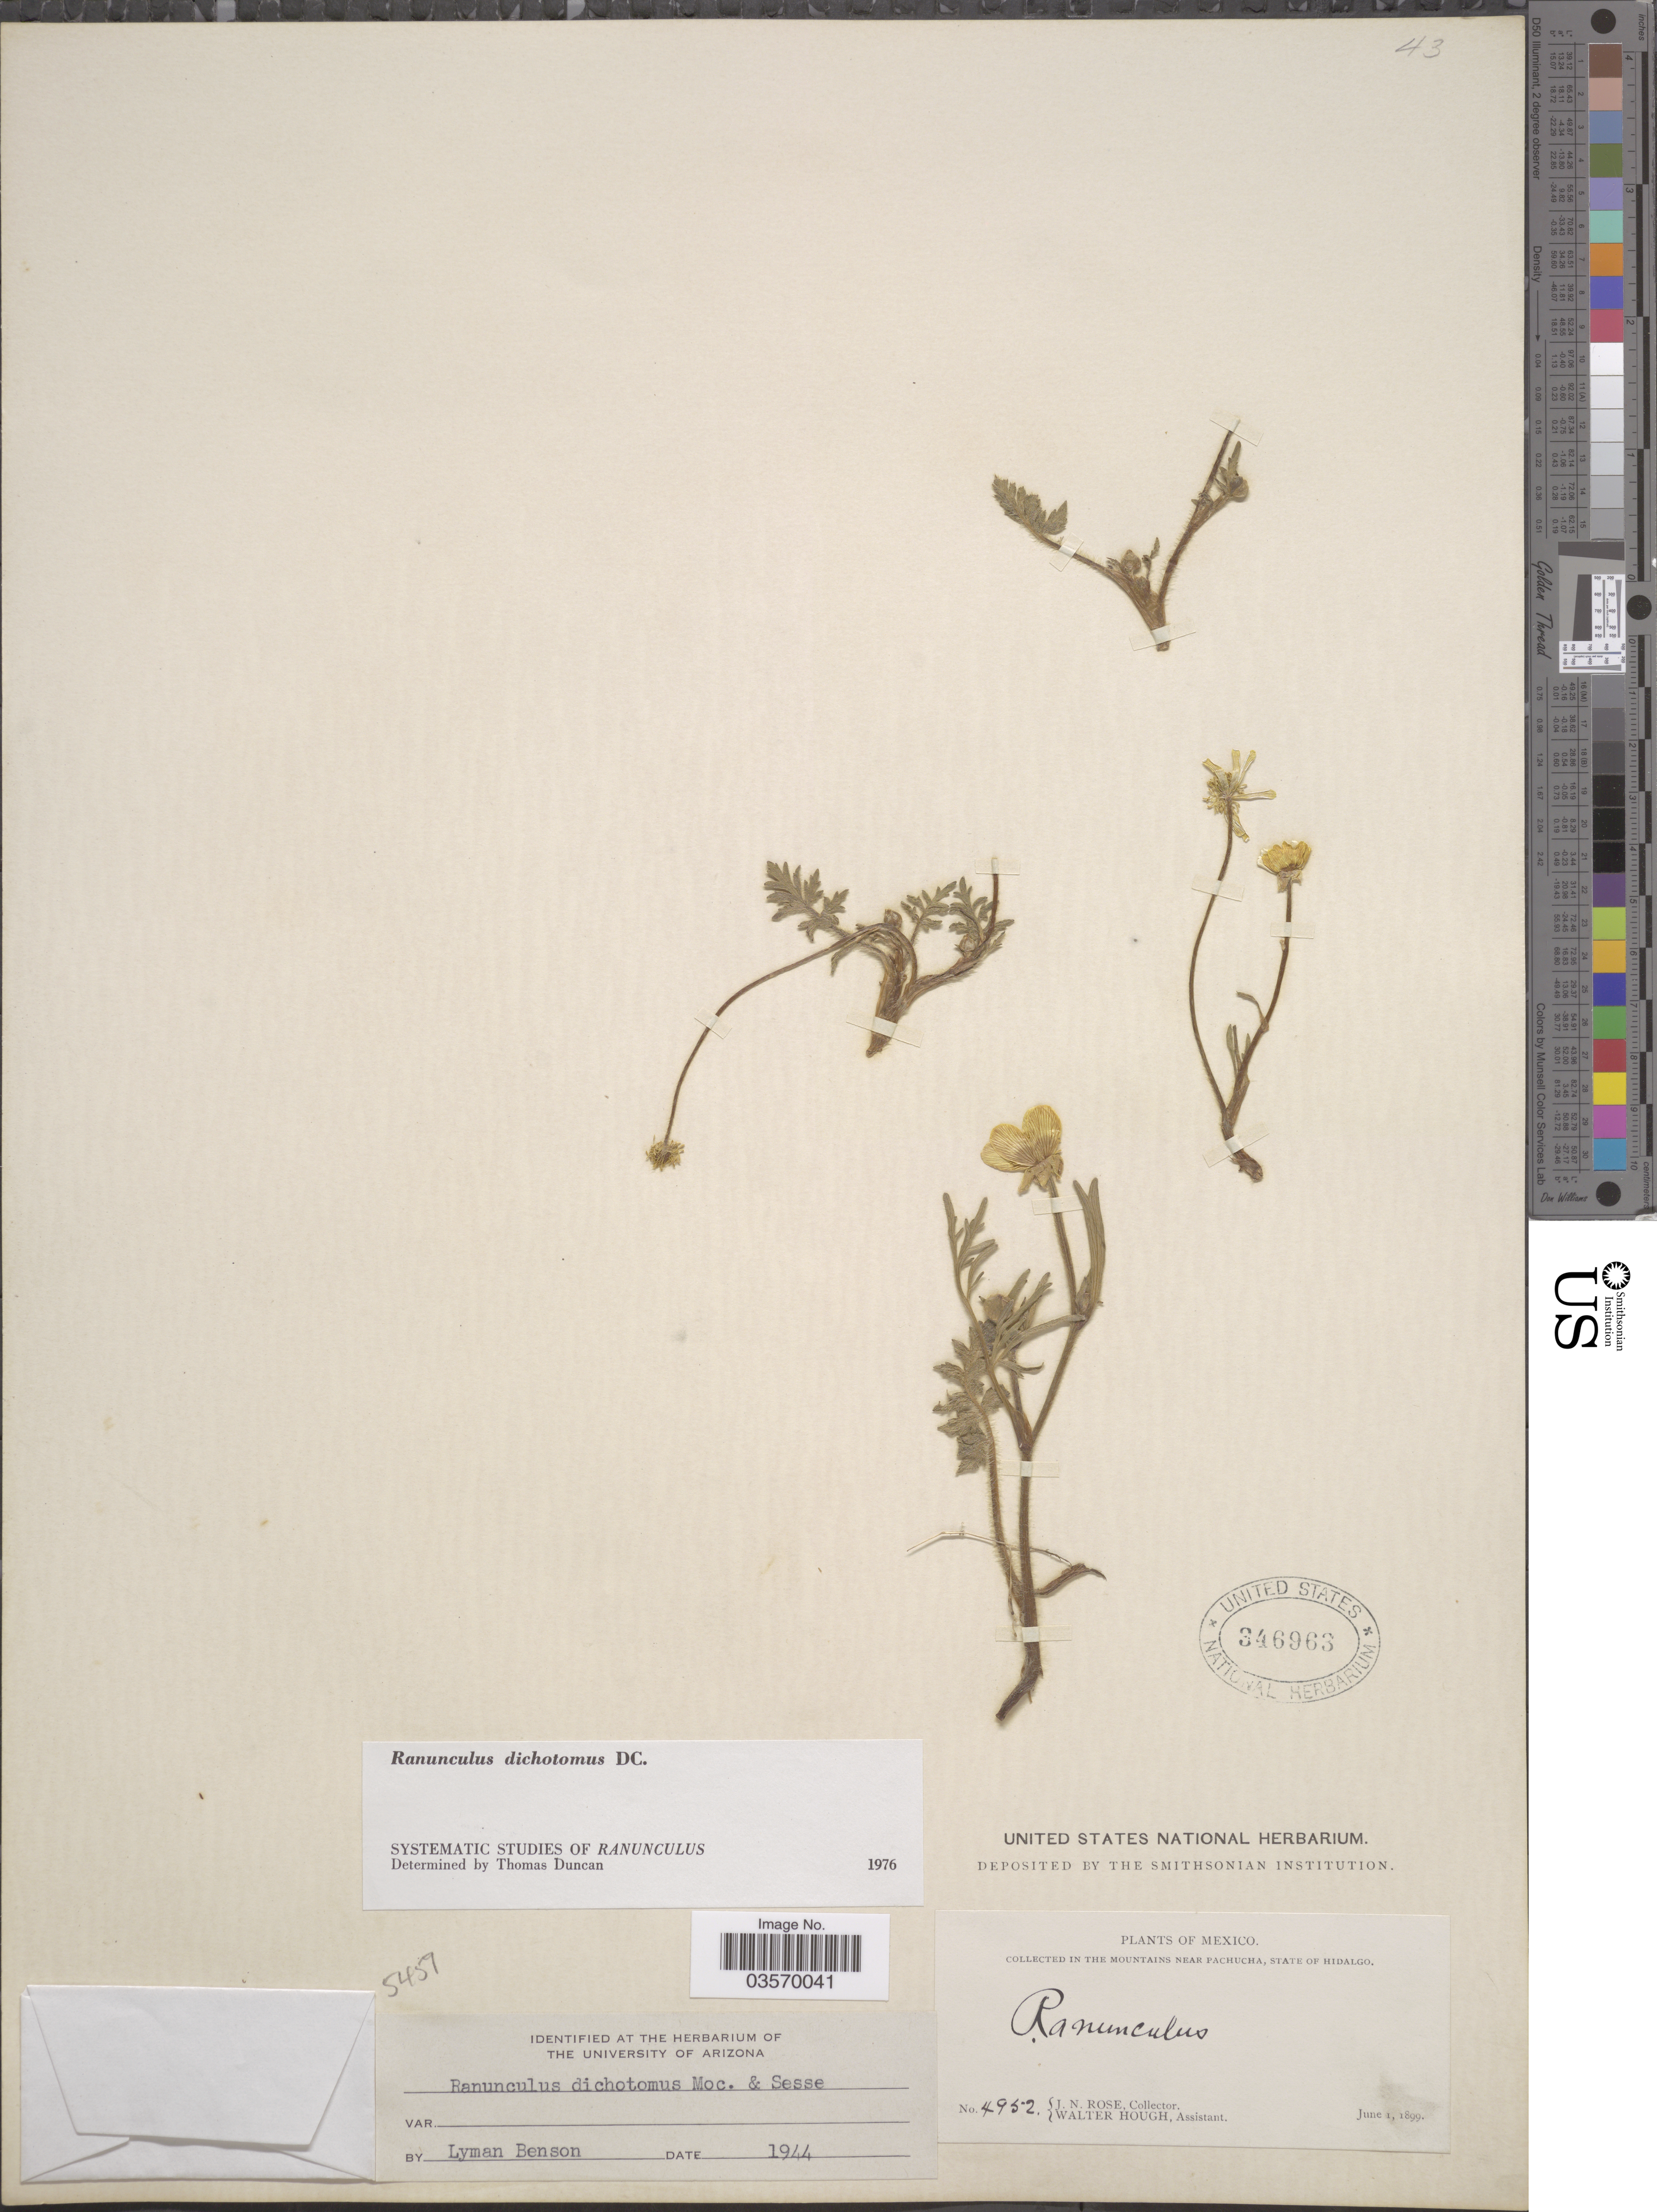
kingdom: Plantae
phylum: Tracheophyta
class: Magnoliopsida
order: Ranunculales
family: Ranunculaceae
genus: Ranunculus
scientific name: Ranunculus dichotomus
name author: Moc. & Sessé ex DC.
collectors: J. N. Rose & W. Hough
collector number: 4952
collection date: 1899-06-01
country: Mexico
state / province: Hidalgo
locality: Mountains near Pachucha.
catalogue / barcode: US 346963